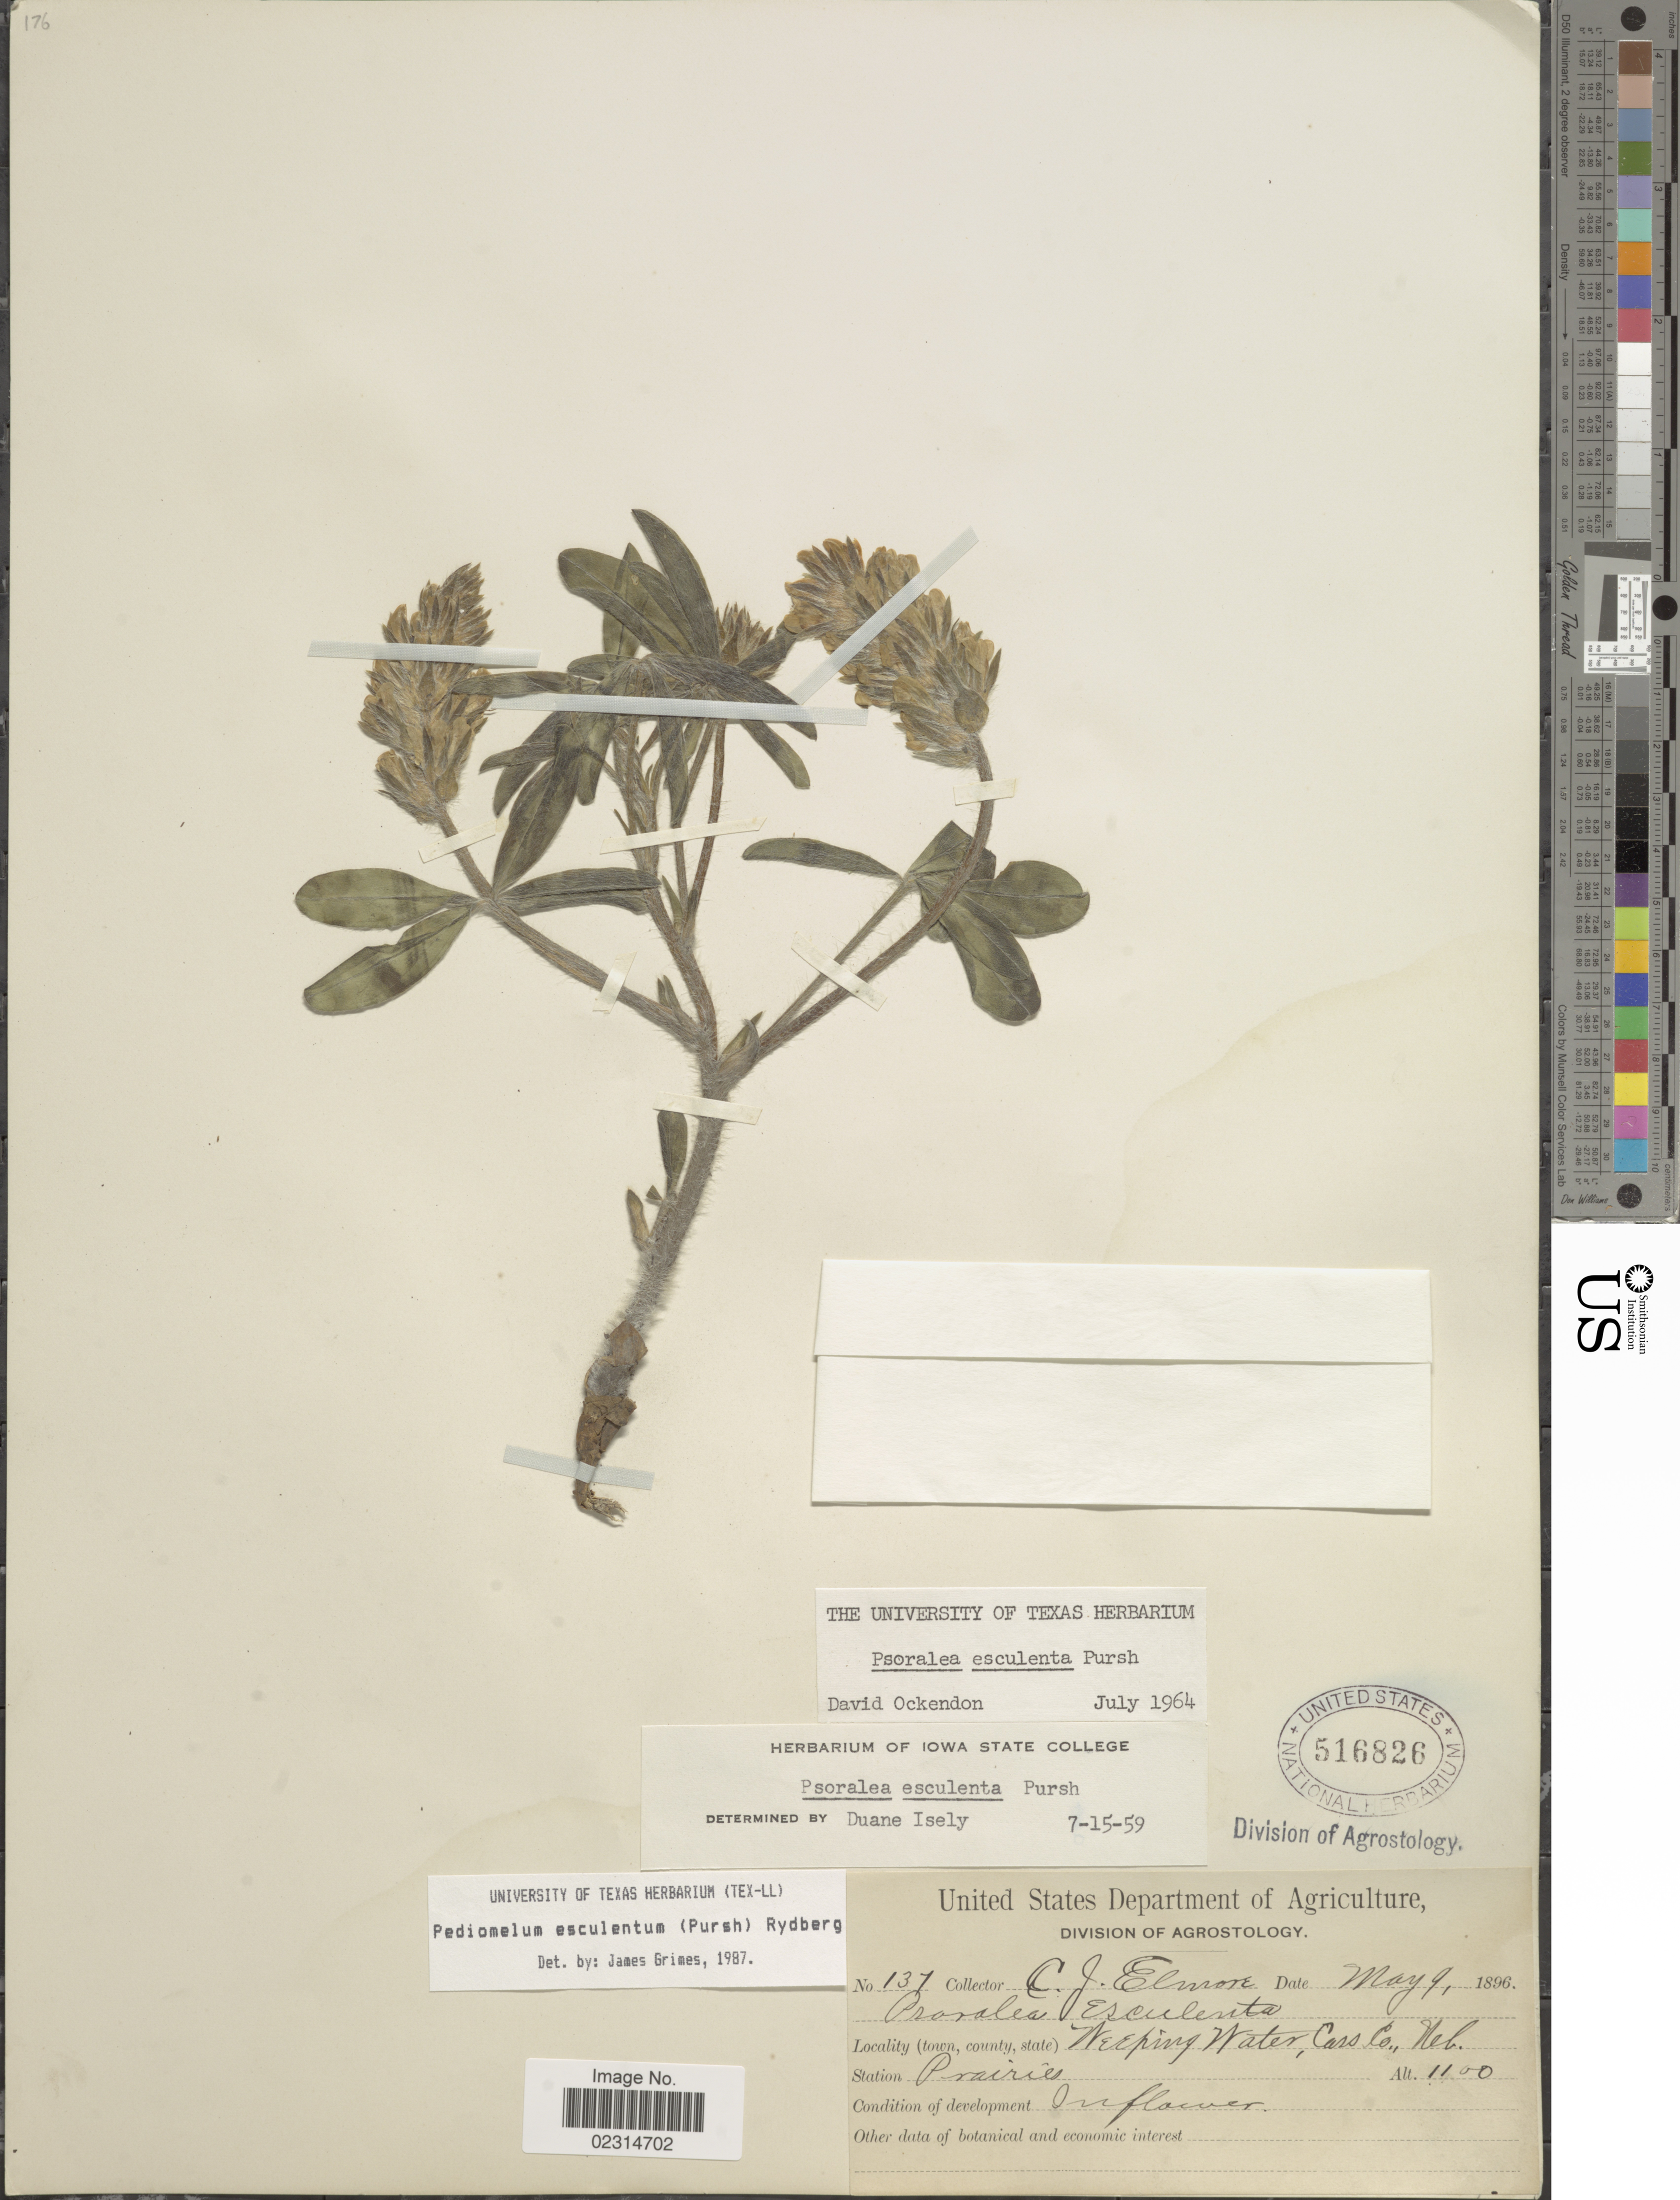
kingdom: Plantae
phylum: Tracheophyta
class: Magnoliopsida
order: Fabales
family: Fabaceae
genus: Pediomelum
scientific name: Pediomelum esculentum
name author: (Pursh) Rydb.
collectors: C. Elmore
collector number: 137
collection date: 1896-05-09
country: United States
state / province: Nebraska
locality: Weeping Water, Cass Co., Prairies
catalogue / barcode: US 516826